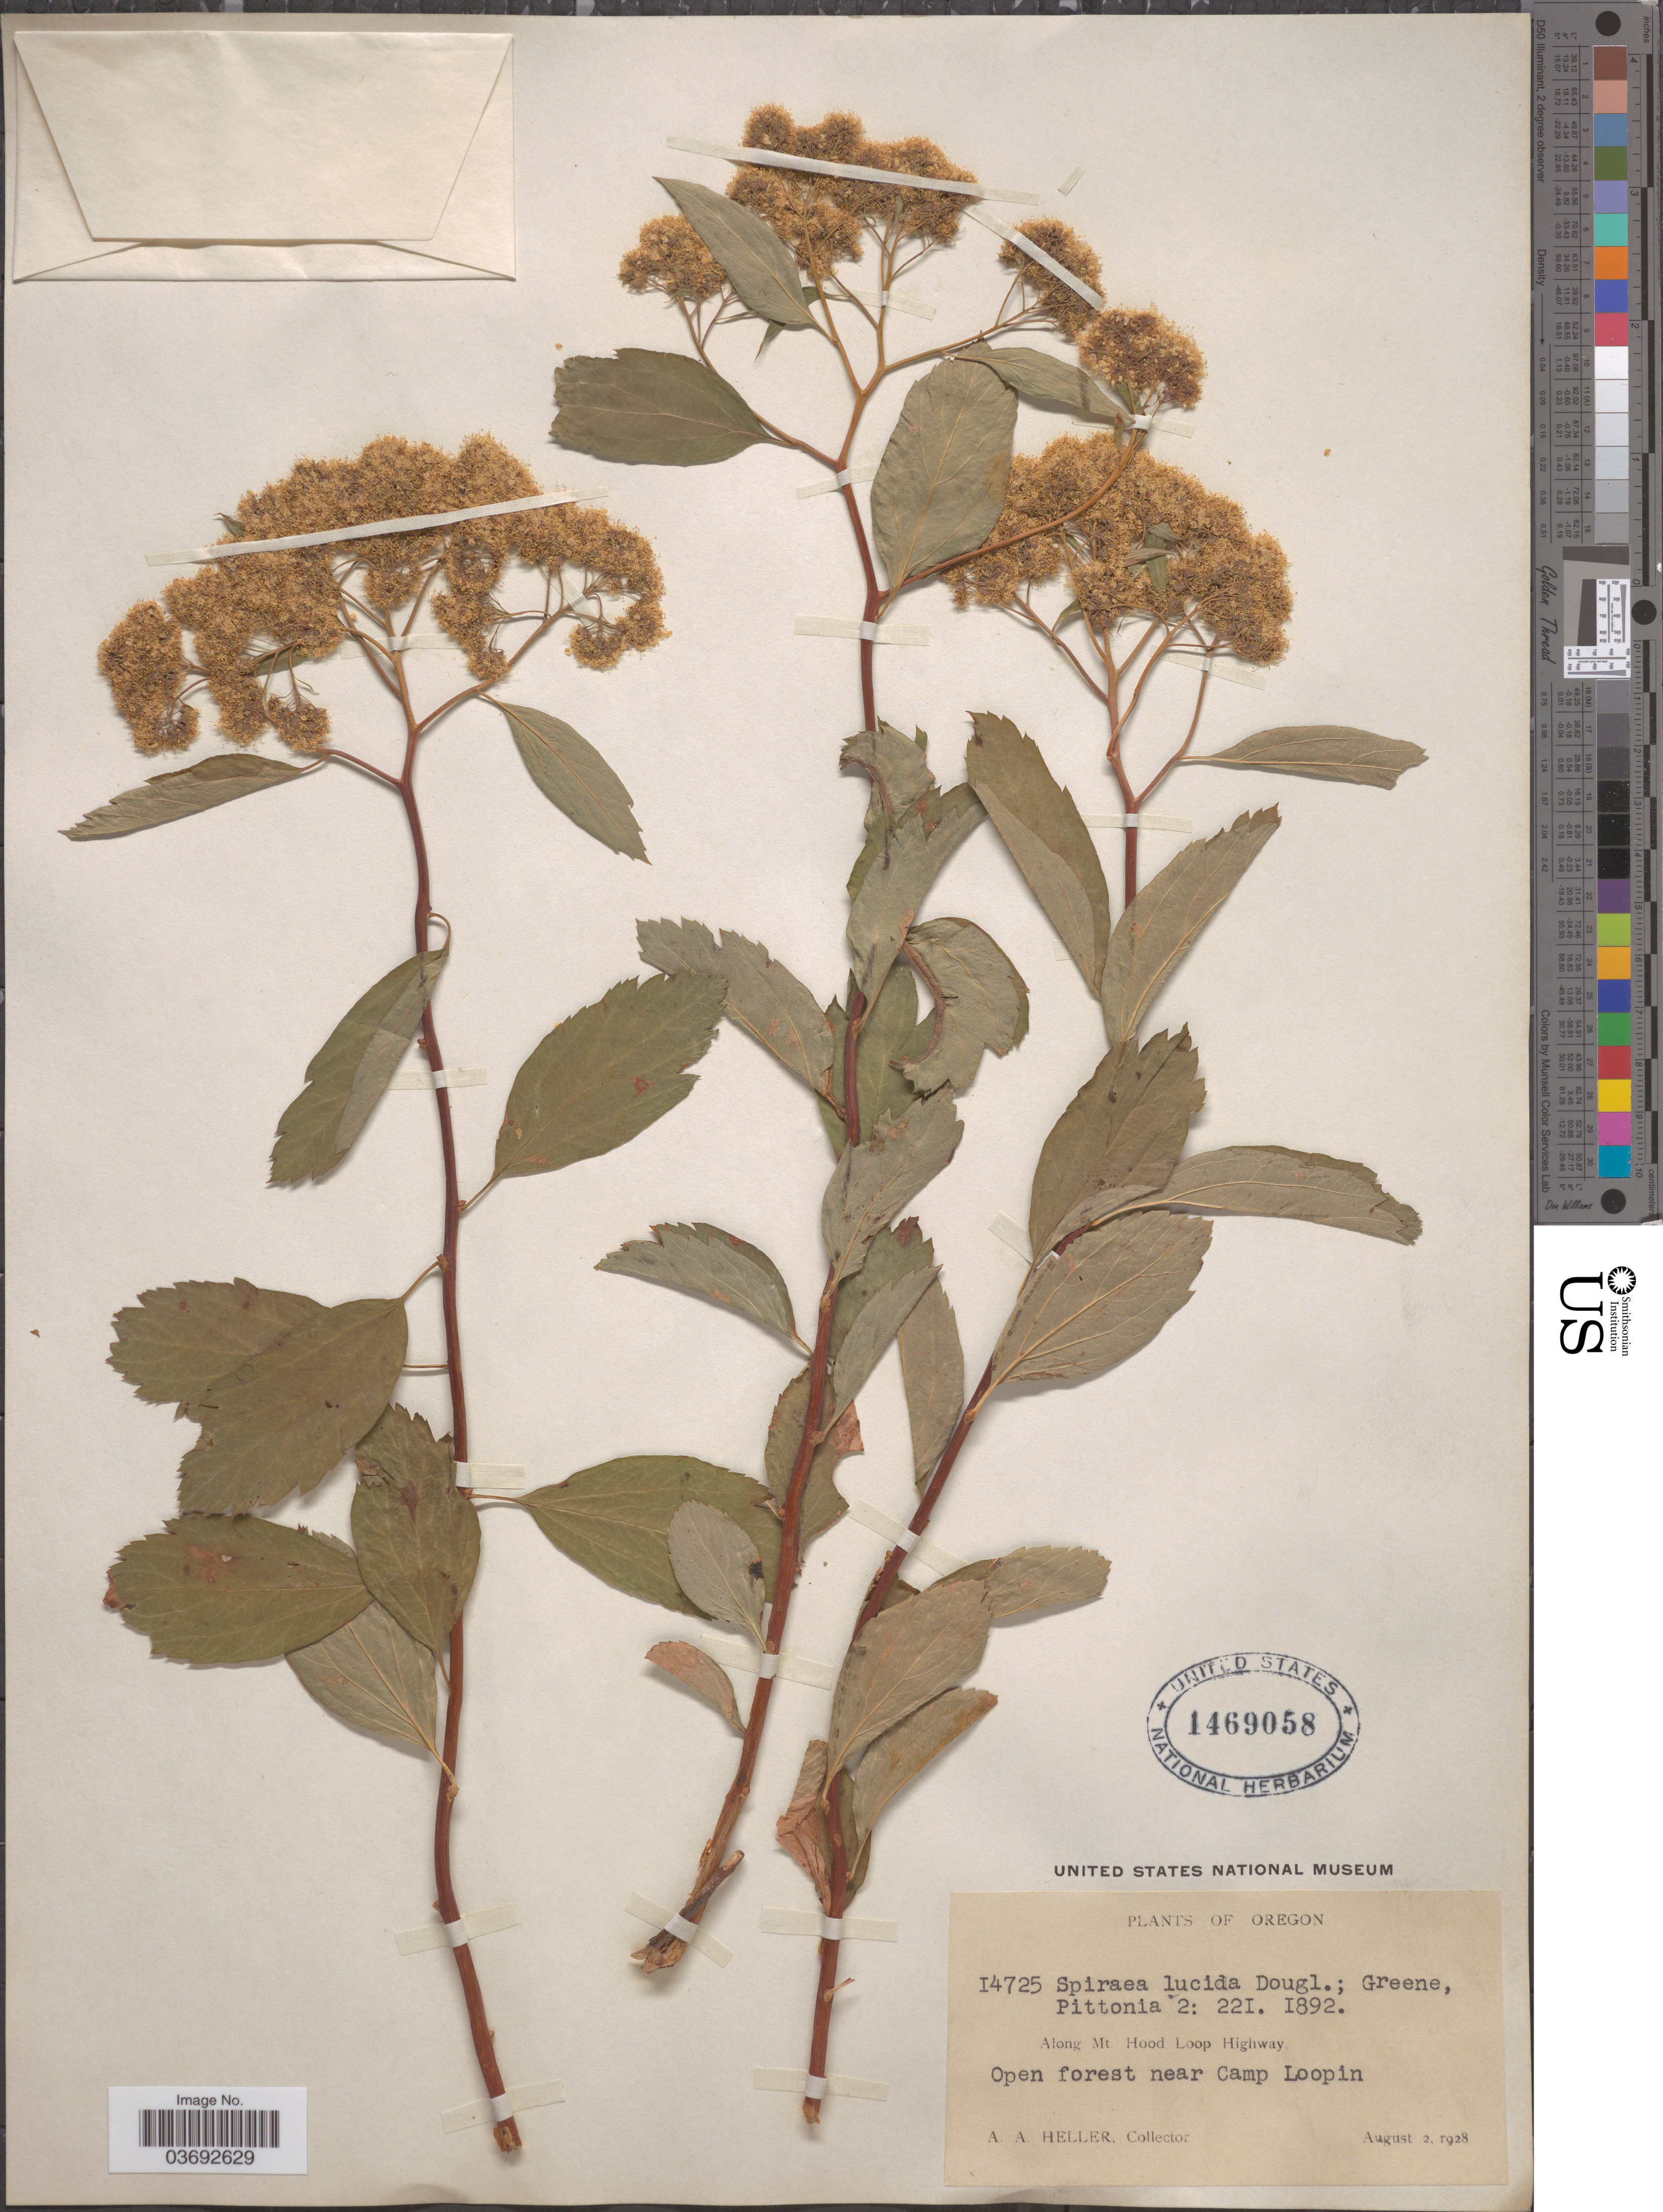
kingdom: Plantae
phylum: Tracheophyta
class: Magnoliopsida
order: Rosales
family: Rosaceae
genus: Spiraea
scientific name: Spiraea lucida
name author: Douglas ex Greene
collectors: A. A. Heller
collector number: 14725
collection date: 1928-08-02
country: United States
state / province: Oregon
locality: Along Mt. Hood Loop Highway. Open forest near Camp Loopin.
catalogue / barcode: US 1469058